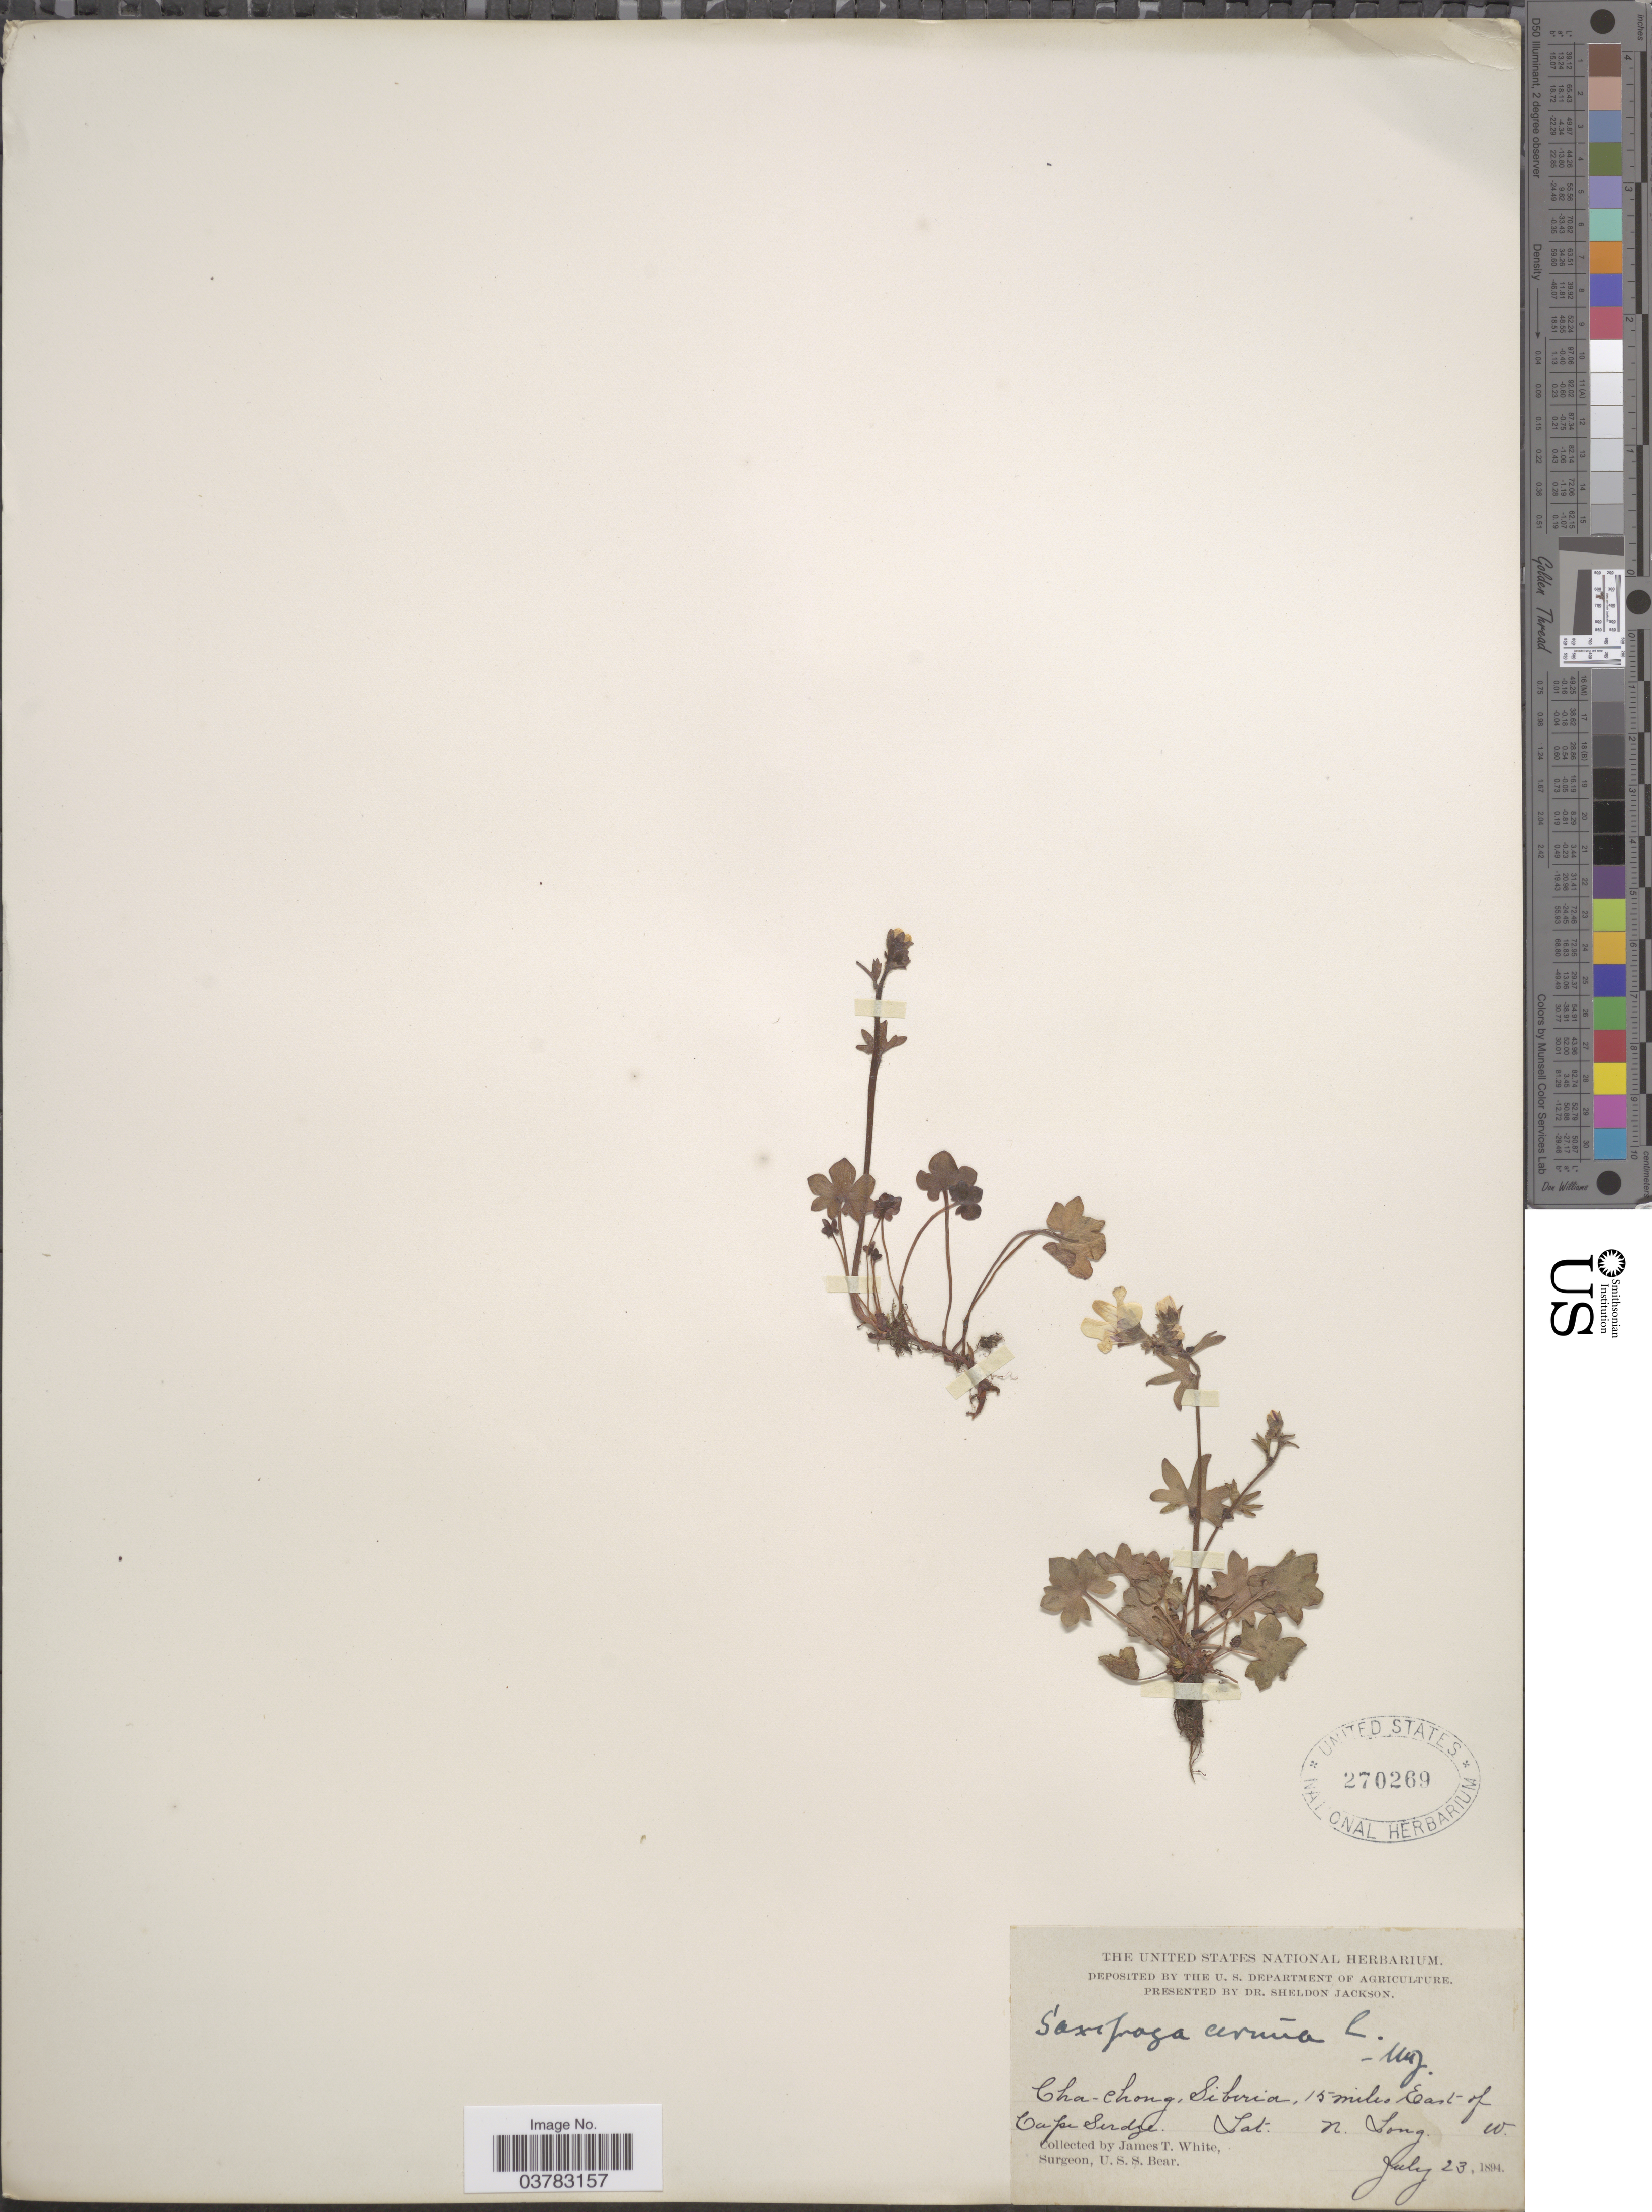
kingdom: Plantae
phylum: Tracheophyta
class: Magnoliopsida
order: Saxifragales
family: Saxifragaceae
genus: Saxifraga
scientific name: Saxifraga cernua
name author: L.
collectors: J. T. White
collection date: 1894-07-23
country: Russian Federation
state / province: Chukotka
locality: Cha-Chong, Siberia, 15 miles East of Cape Serdze.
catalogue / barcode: US 270269